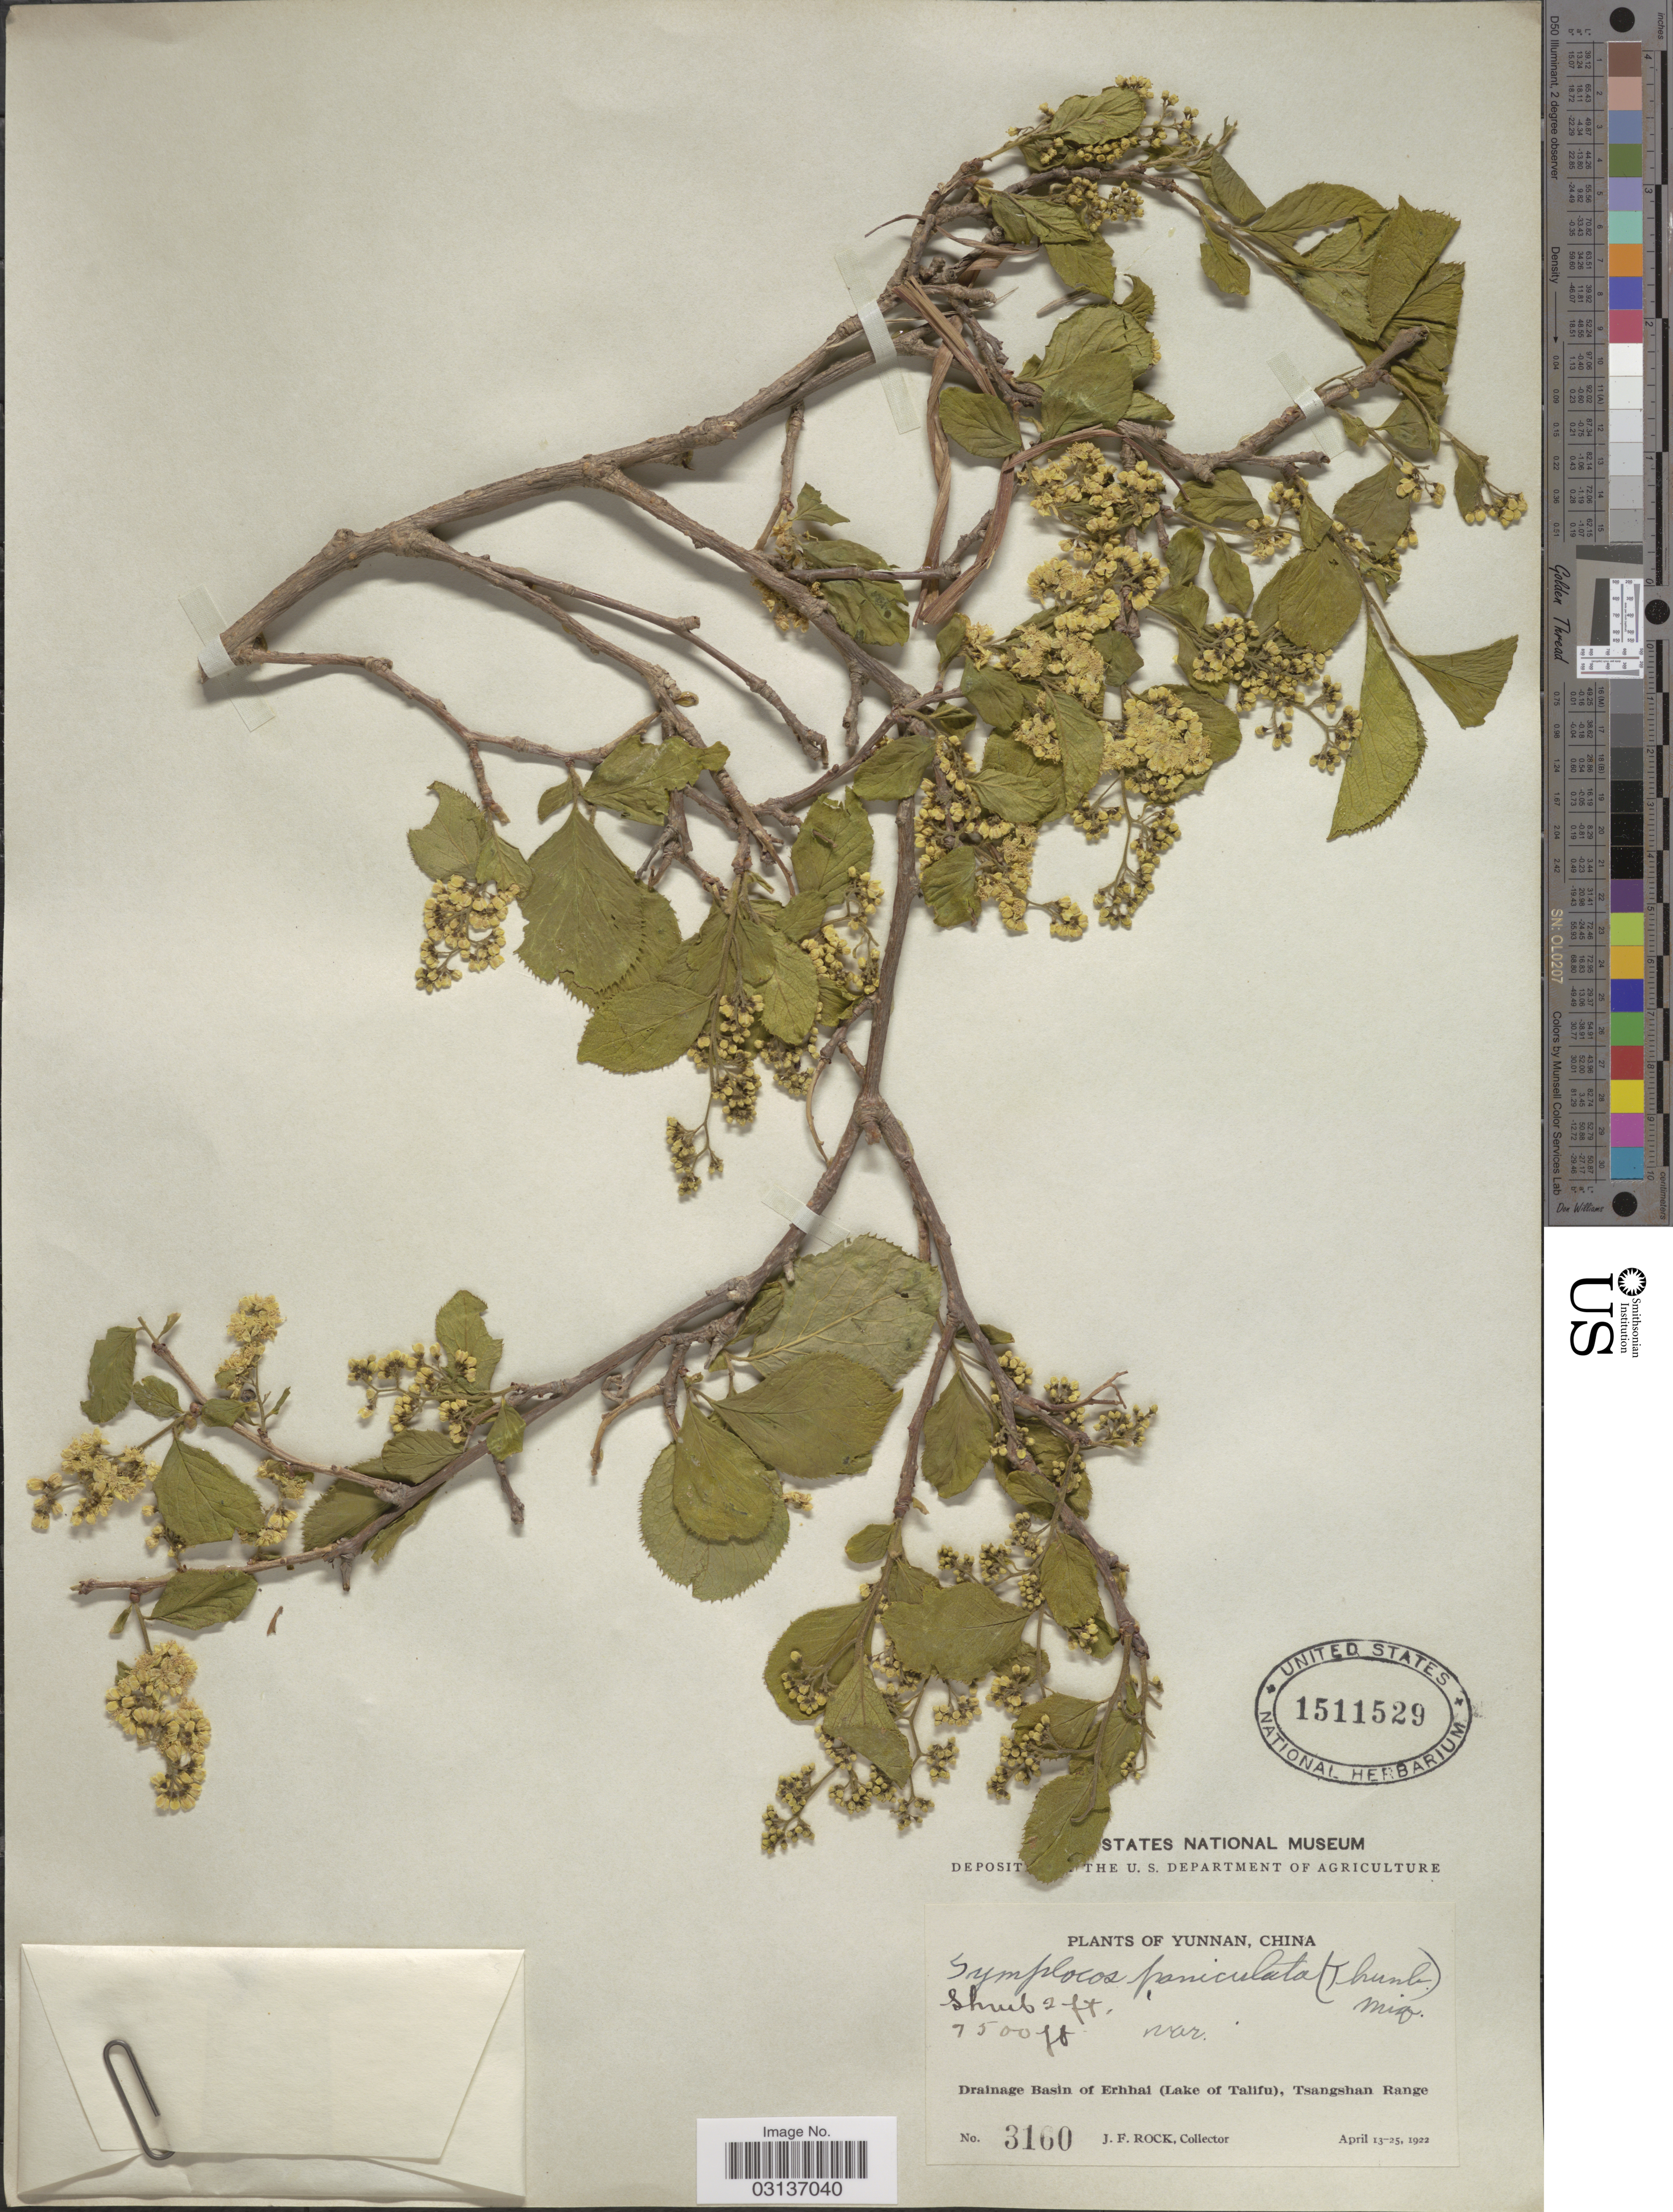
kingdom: Plantae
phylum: Tracheophyta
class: Magnoliopsida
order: Ericales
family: Symplocaceae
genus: Symplocos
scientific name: Symplocos paniculata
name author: Miq.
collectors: J. Rock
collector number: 3160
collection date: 1922-04-13/1922-04-25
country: China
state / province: Yunnan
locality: Drainage Basin of Erhhai (Lake of Talifu), Tsangshan Range.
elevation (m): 2286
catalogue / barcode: US 1511529